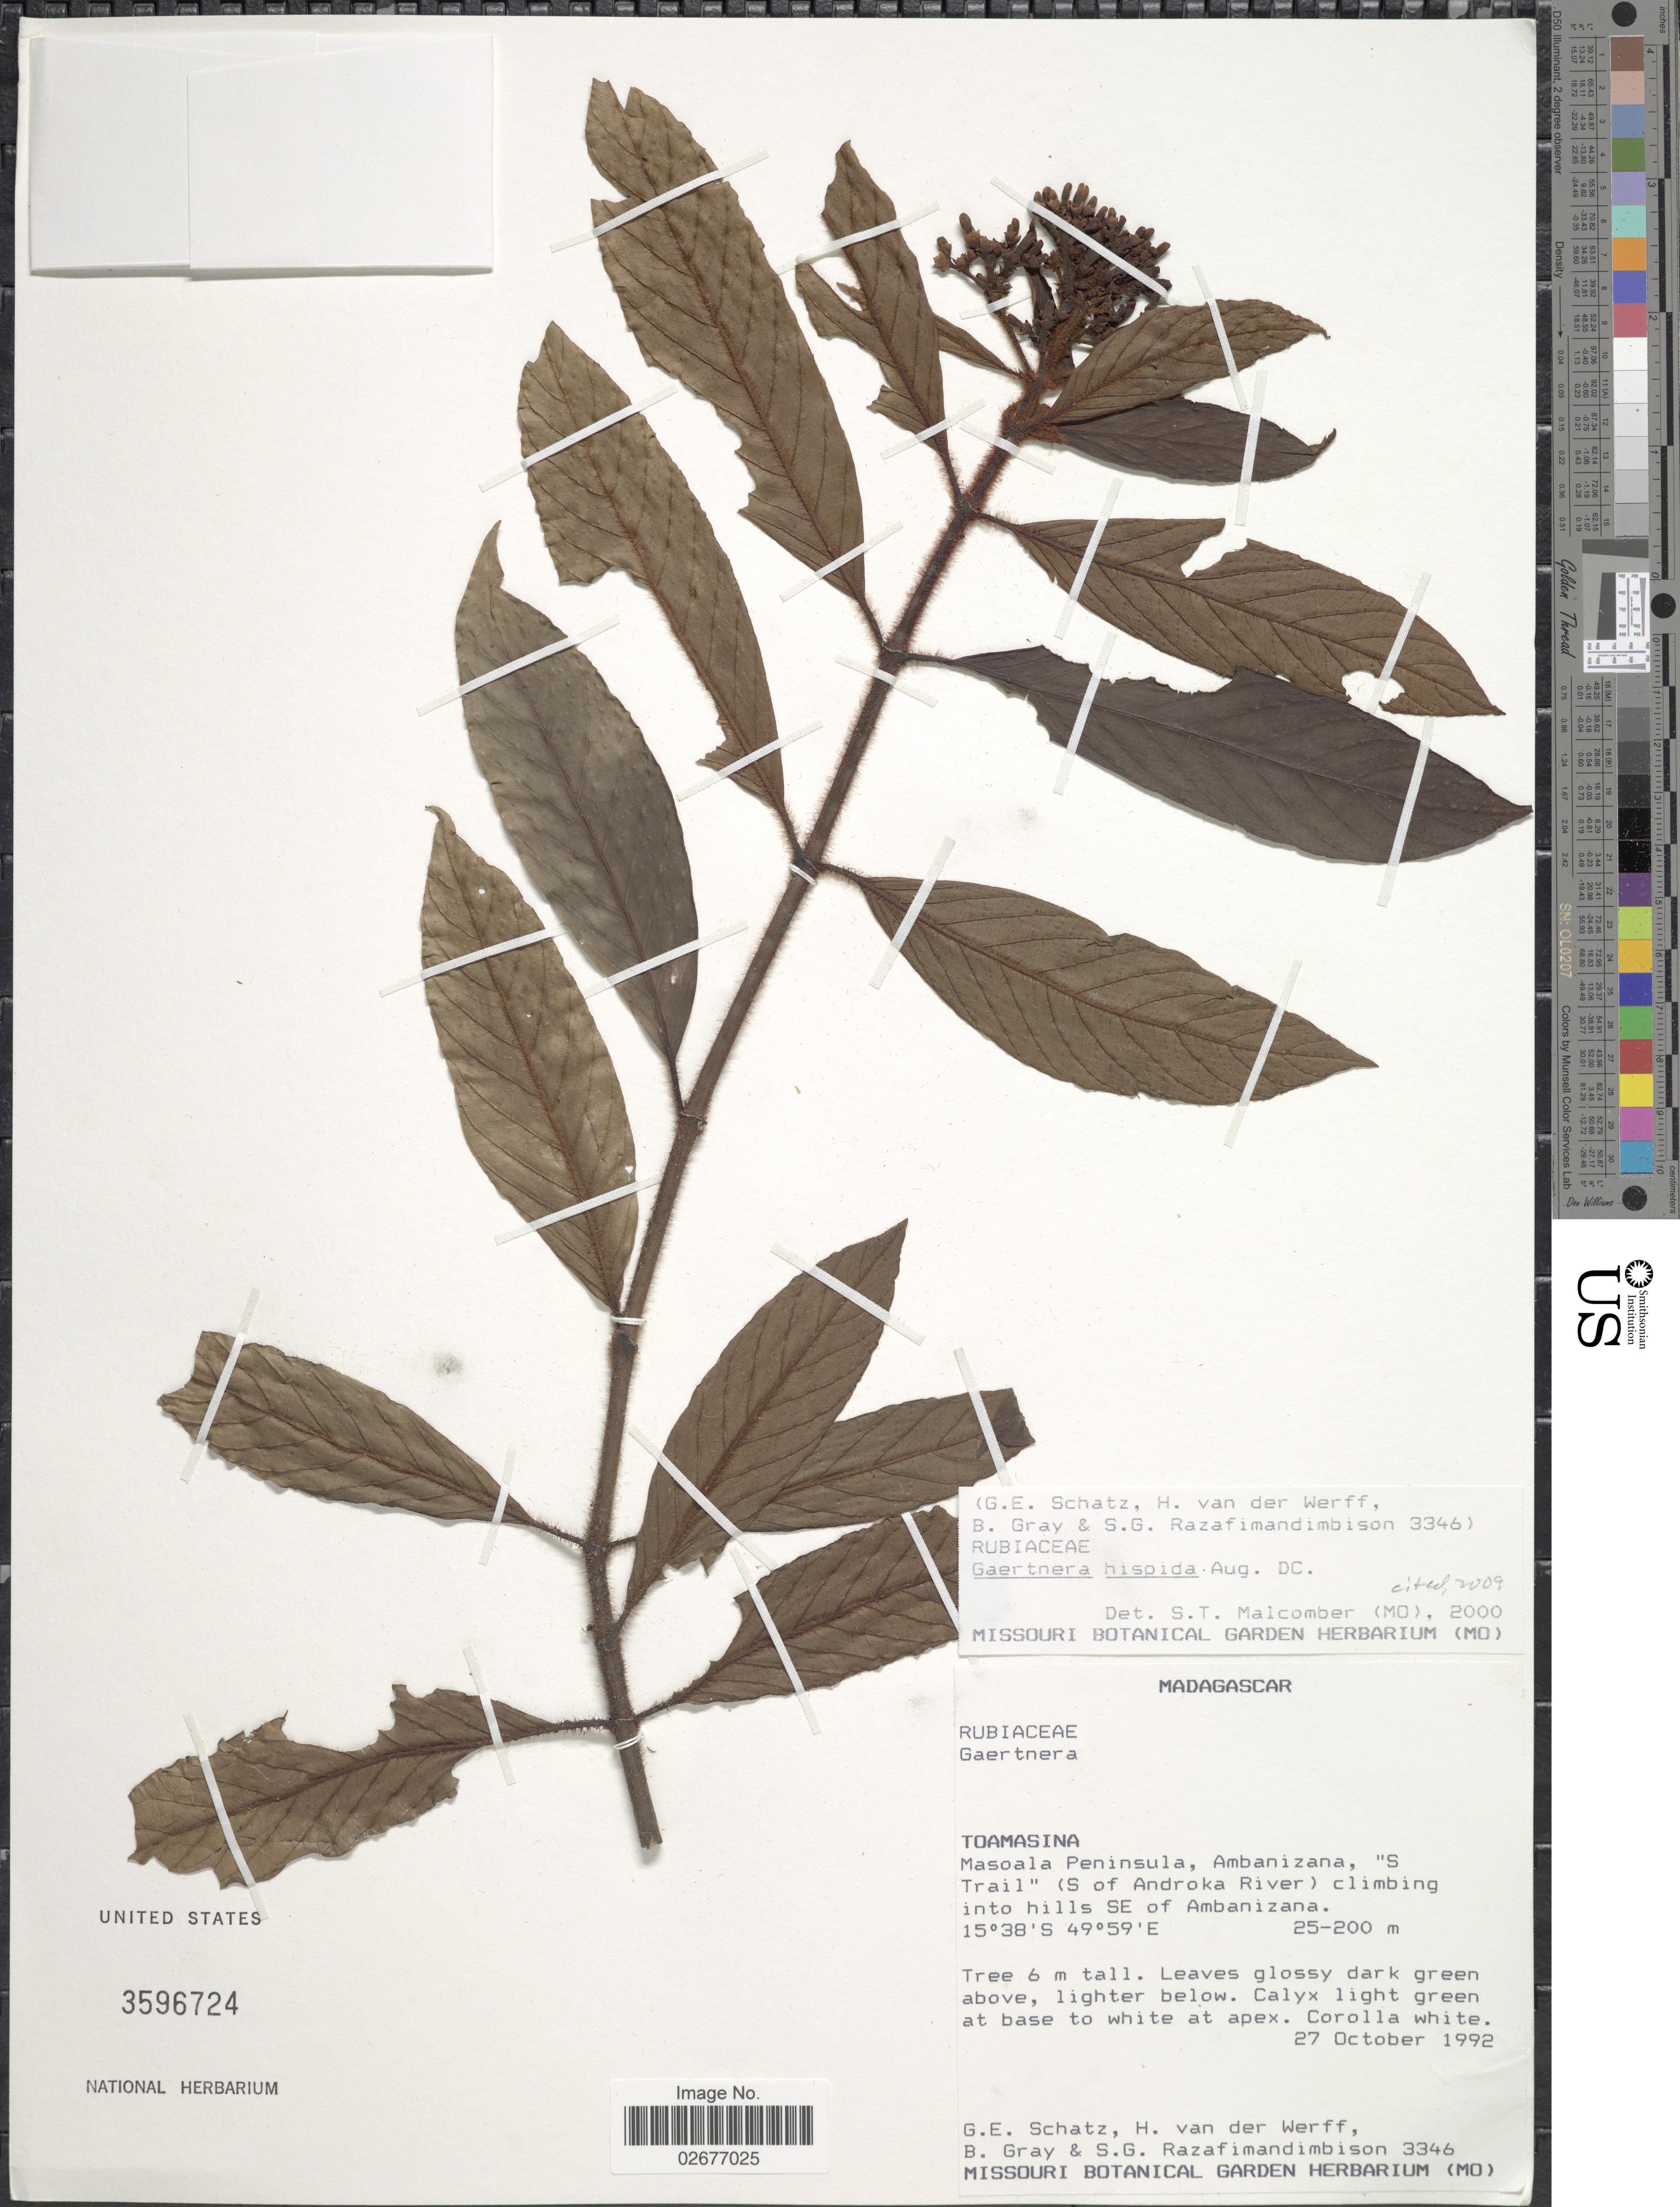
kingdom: Plantae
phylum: Tracheophyta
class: Magnoliopsida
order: Gentianales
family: Rubiaceae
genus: Gaertnera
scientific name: Gaertnera hispida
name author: Aug. DC.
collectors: G. Schatz, H. van der Werff, B. Gray & S. G. Razafimandimbison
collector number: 3346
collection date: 1992-10-27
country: Madagascar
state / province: Analanjirofo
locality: Masoala Peninsula, Ambanizana, S Trail (S of Androka River) climbing into hills SE of Ambanizana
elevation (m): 25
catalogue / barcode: US 3596724